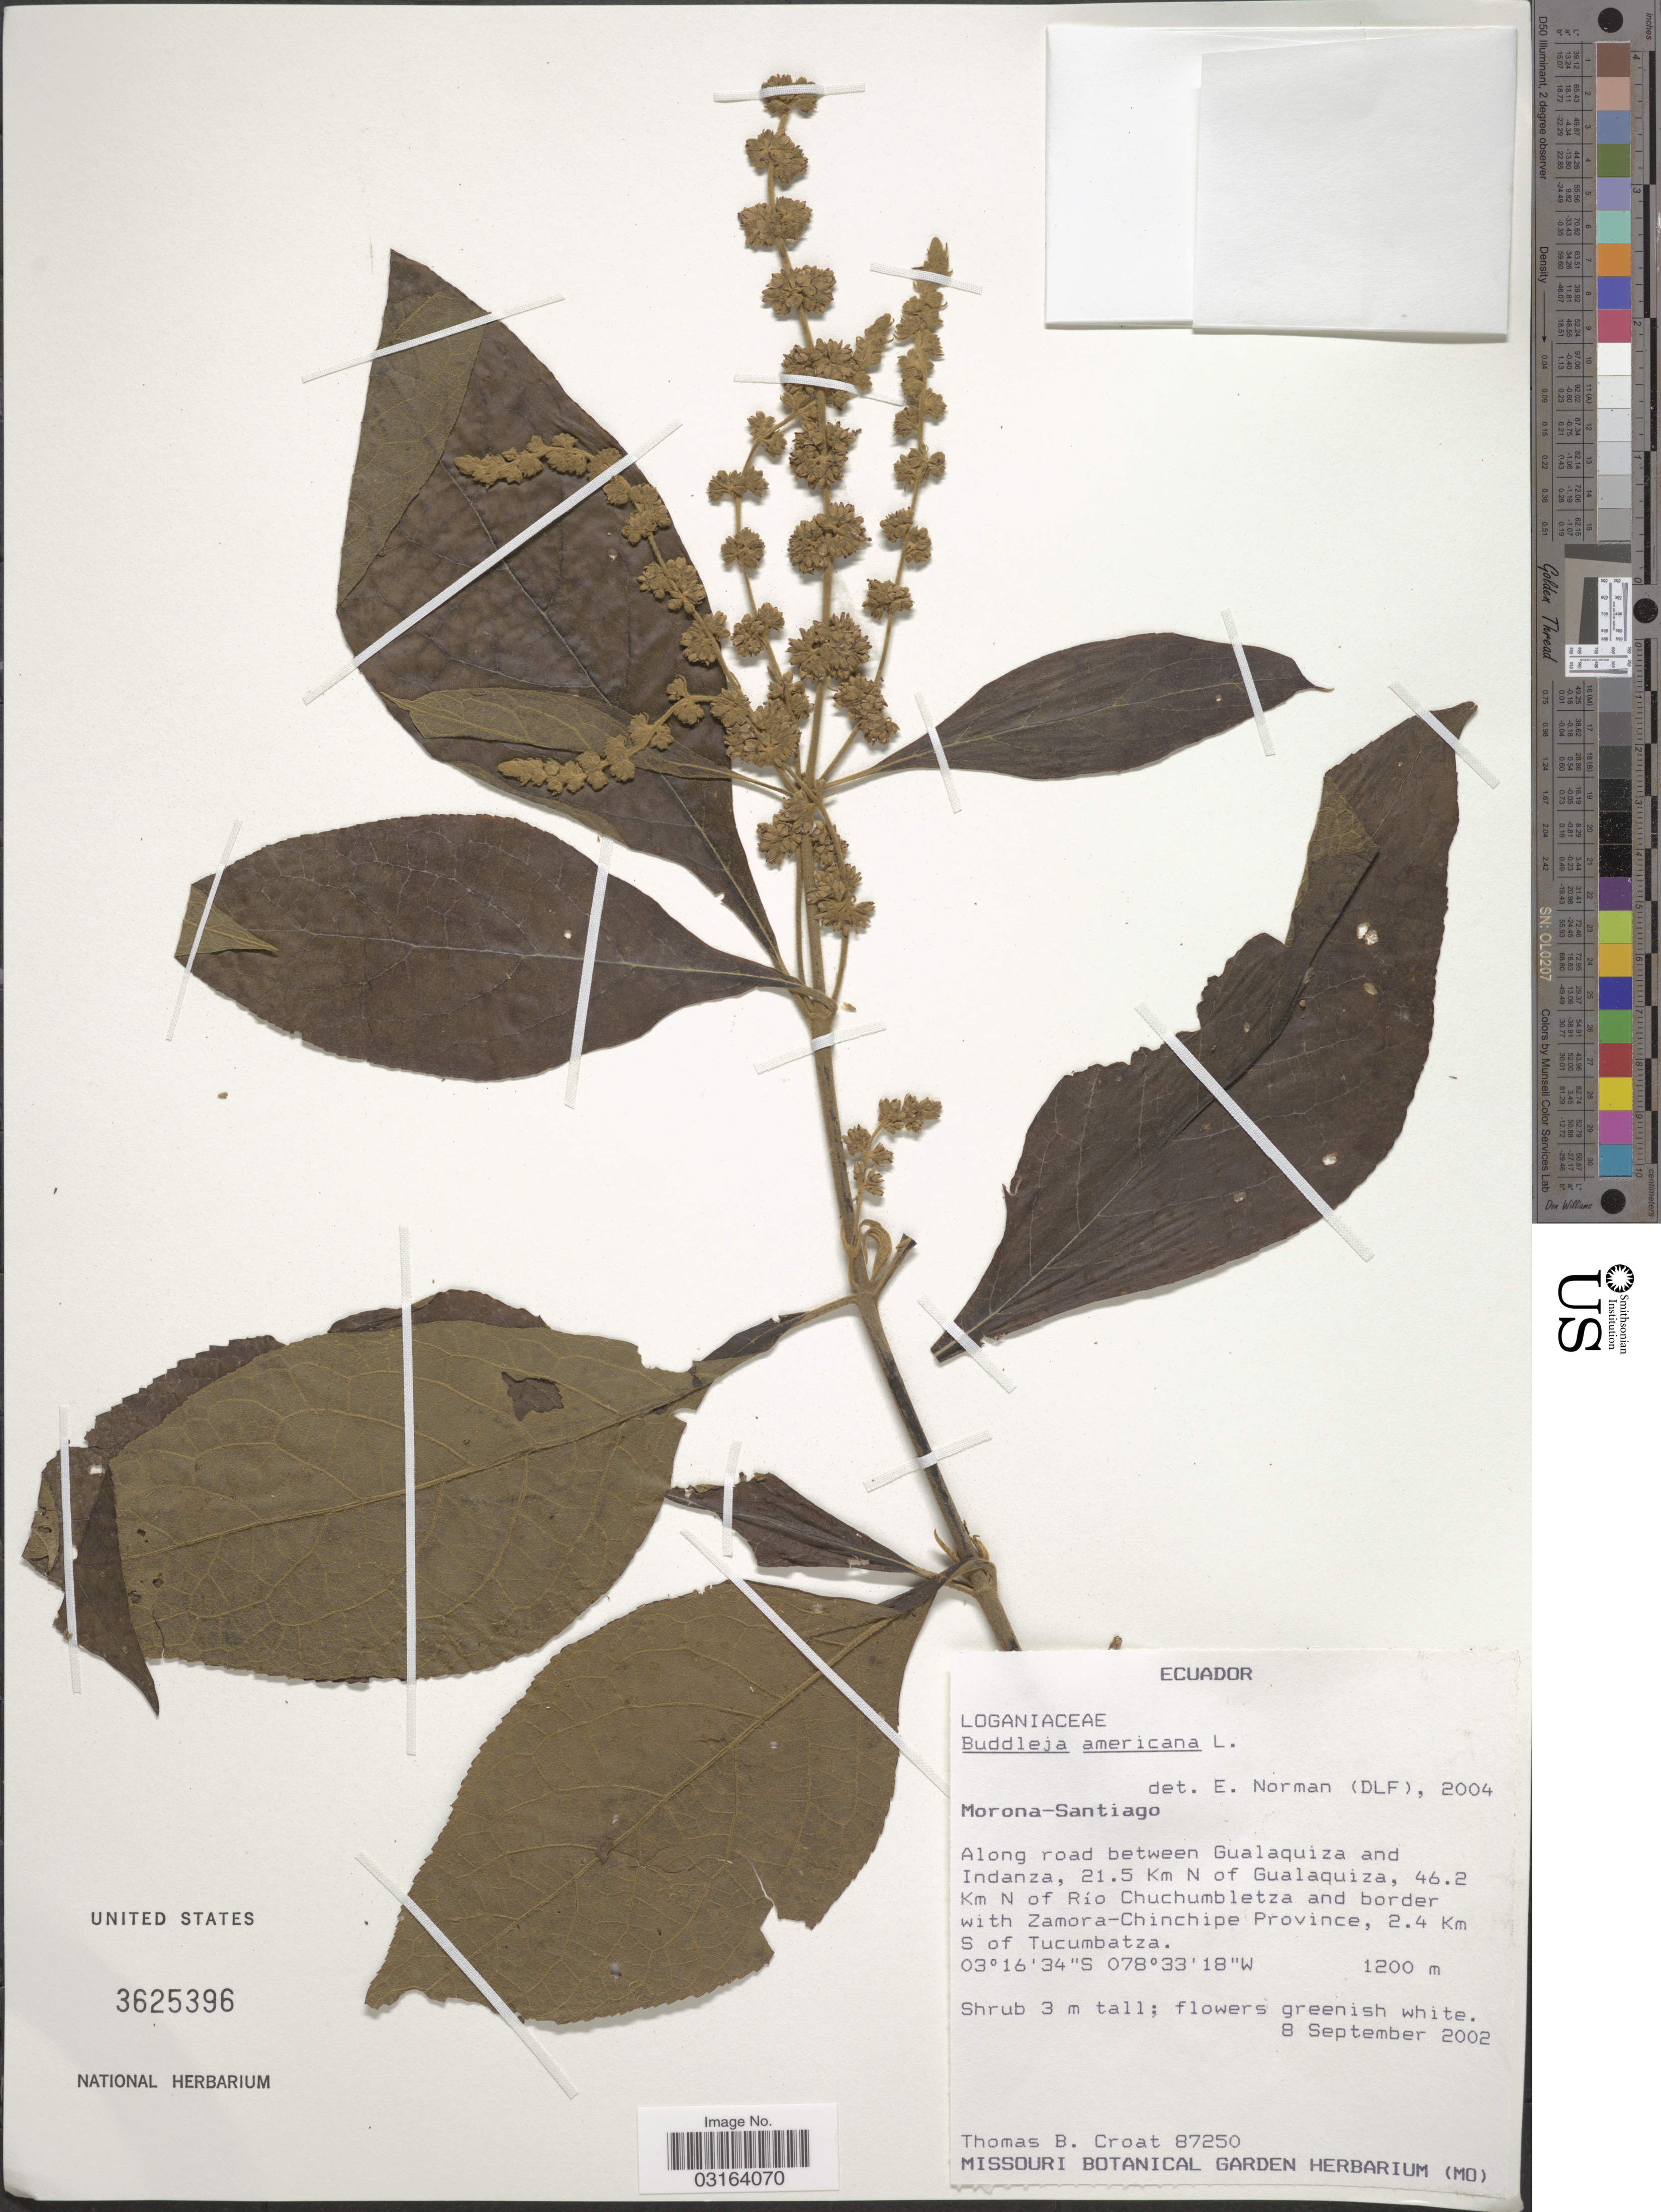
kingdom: Plantae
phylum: Tracheophyta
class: Magnoliopsida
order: Lamiales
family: Scrophulariaceae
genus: Buddleja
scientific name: Buddleja americana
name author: L.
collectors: T. B. Croat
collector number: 87250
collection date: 2002-09-08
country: Ecuador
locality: Morona-Santiago, Along road between Gualaquiza and Indanza, 21.5 Km N of Gualaquiza, 46.2 Km N of Río Chuchumbletza and border with Zamora-Chinchipe Province, 2.4 Km S of Tucumbatza.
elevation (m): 1200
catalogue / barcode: US 3625396